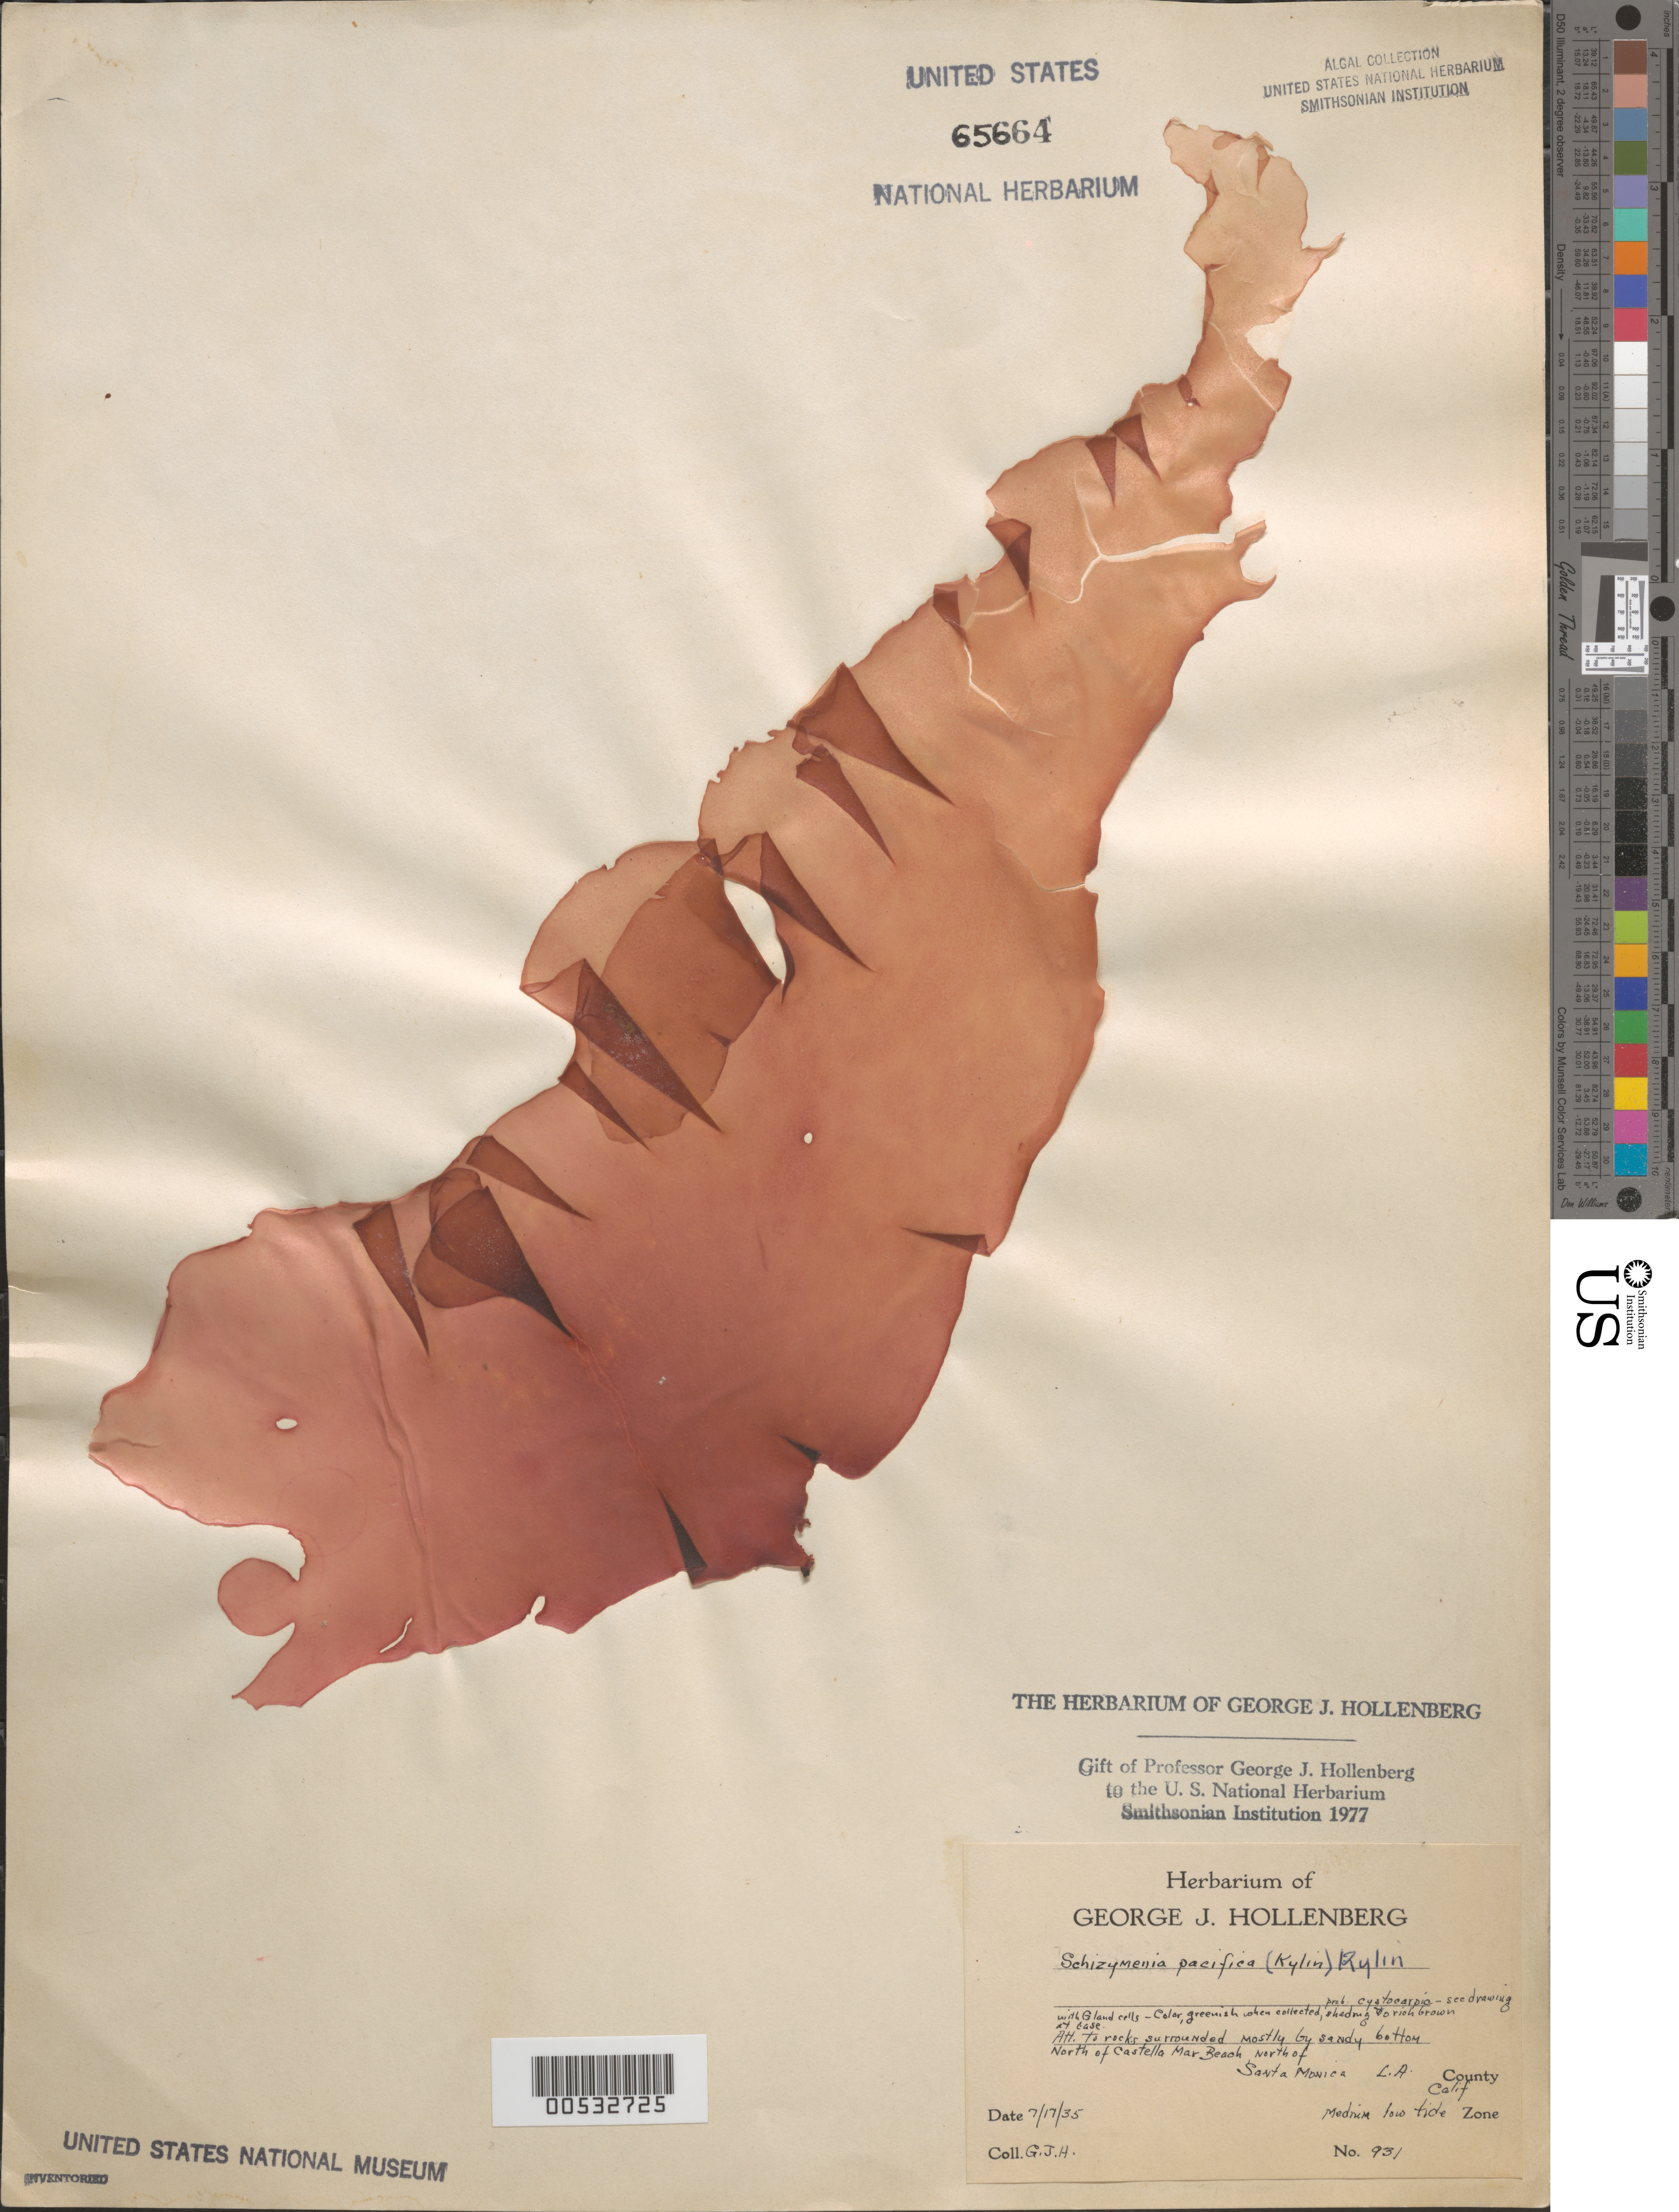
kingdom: Plantae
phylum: Rhodophyta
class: Florideophyceae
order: Nemastomatales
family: Schizymeniaceae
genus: Schizymenia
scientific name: Schizymenia pacifica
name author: (Kylin) Kylin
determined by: Hollenberg, George J.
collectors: G. Hollenberg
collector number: GJH 931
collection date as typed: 17 Jul 1935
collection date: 1935-07-17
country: United States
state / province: California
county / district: Los Angeles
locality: North of Castle Mar Beach, north of Santa Monica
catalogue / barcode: US 65664